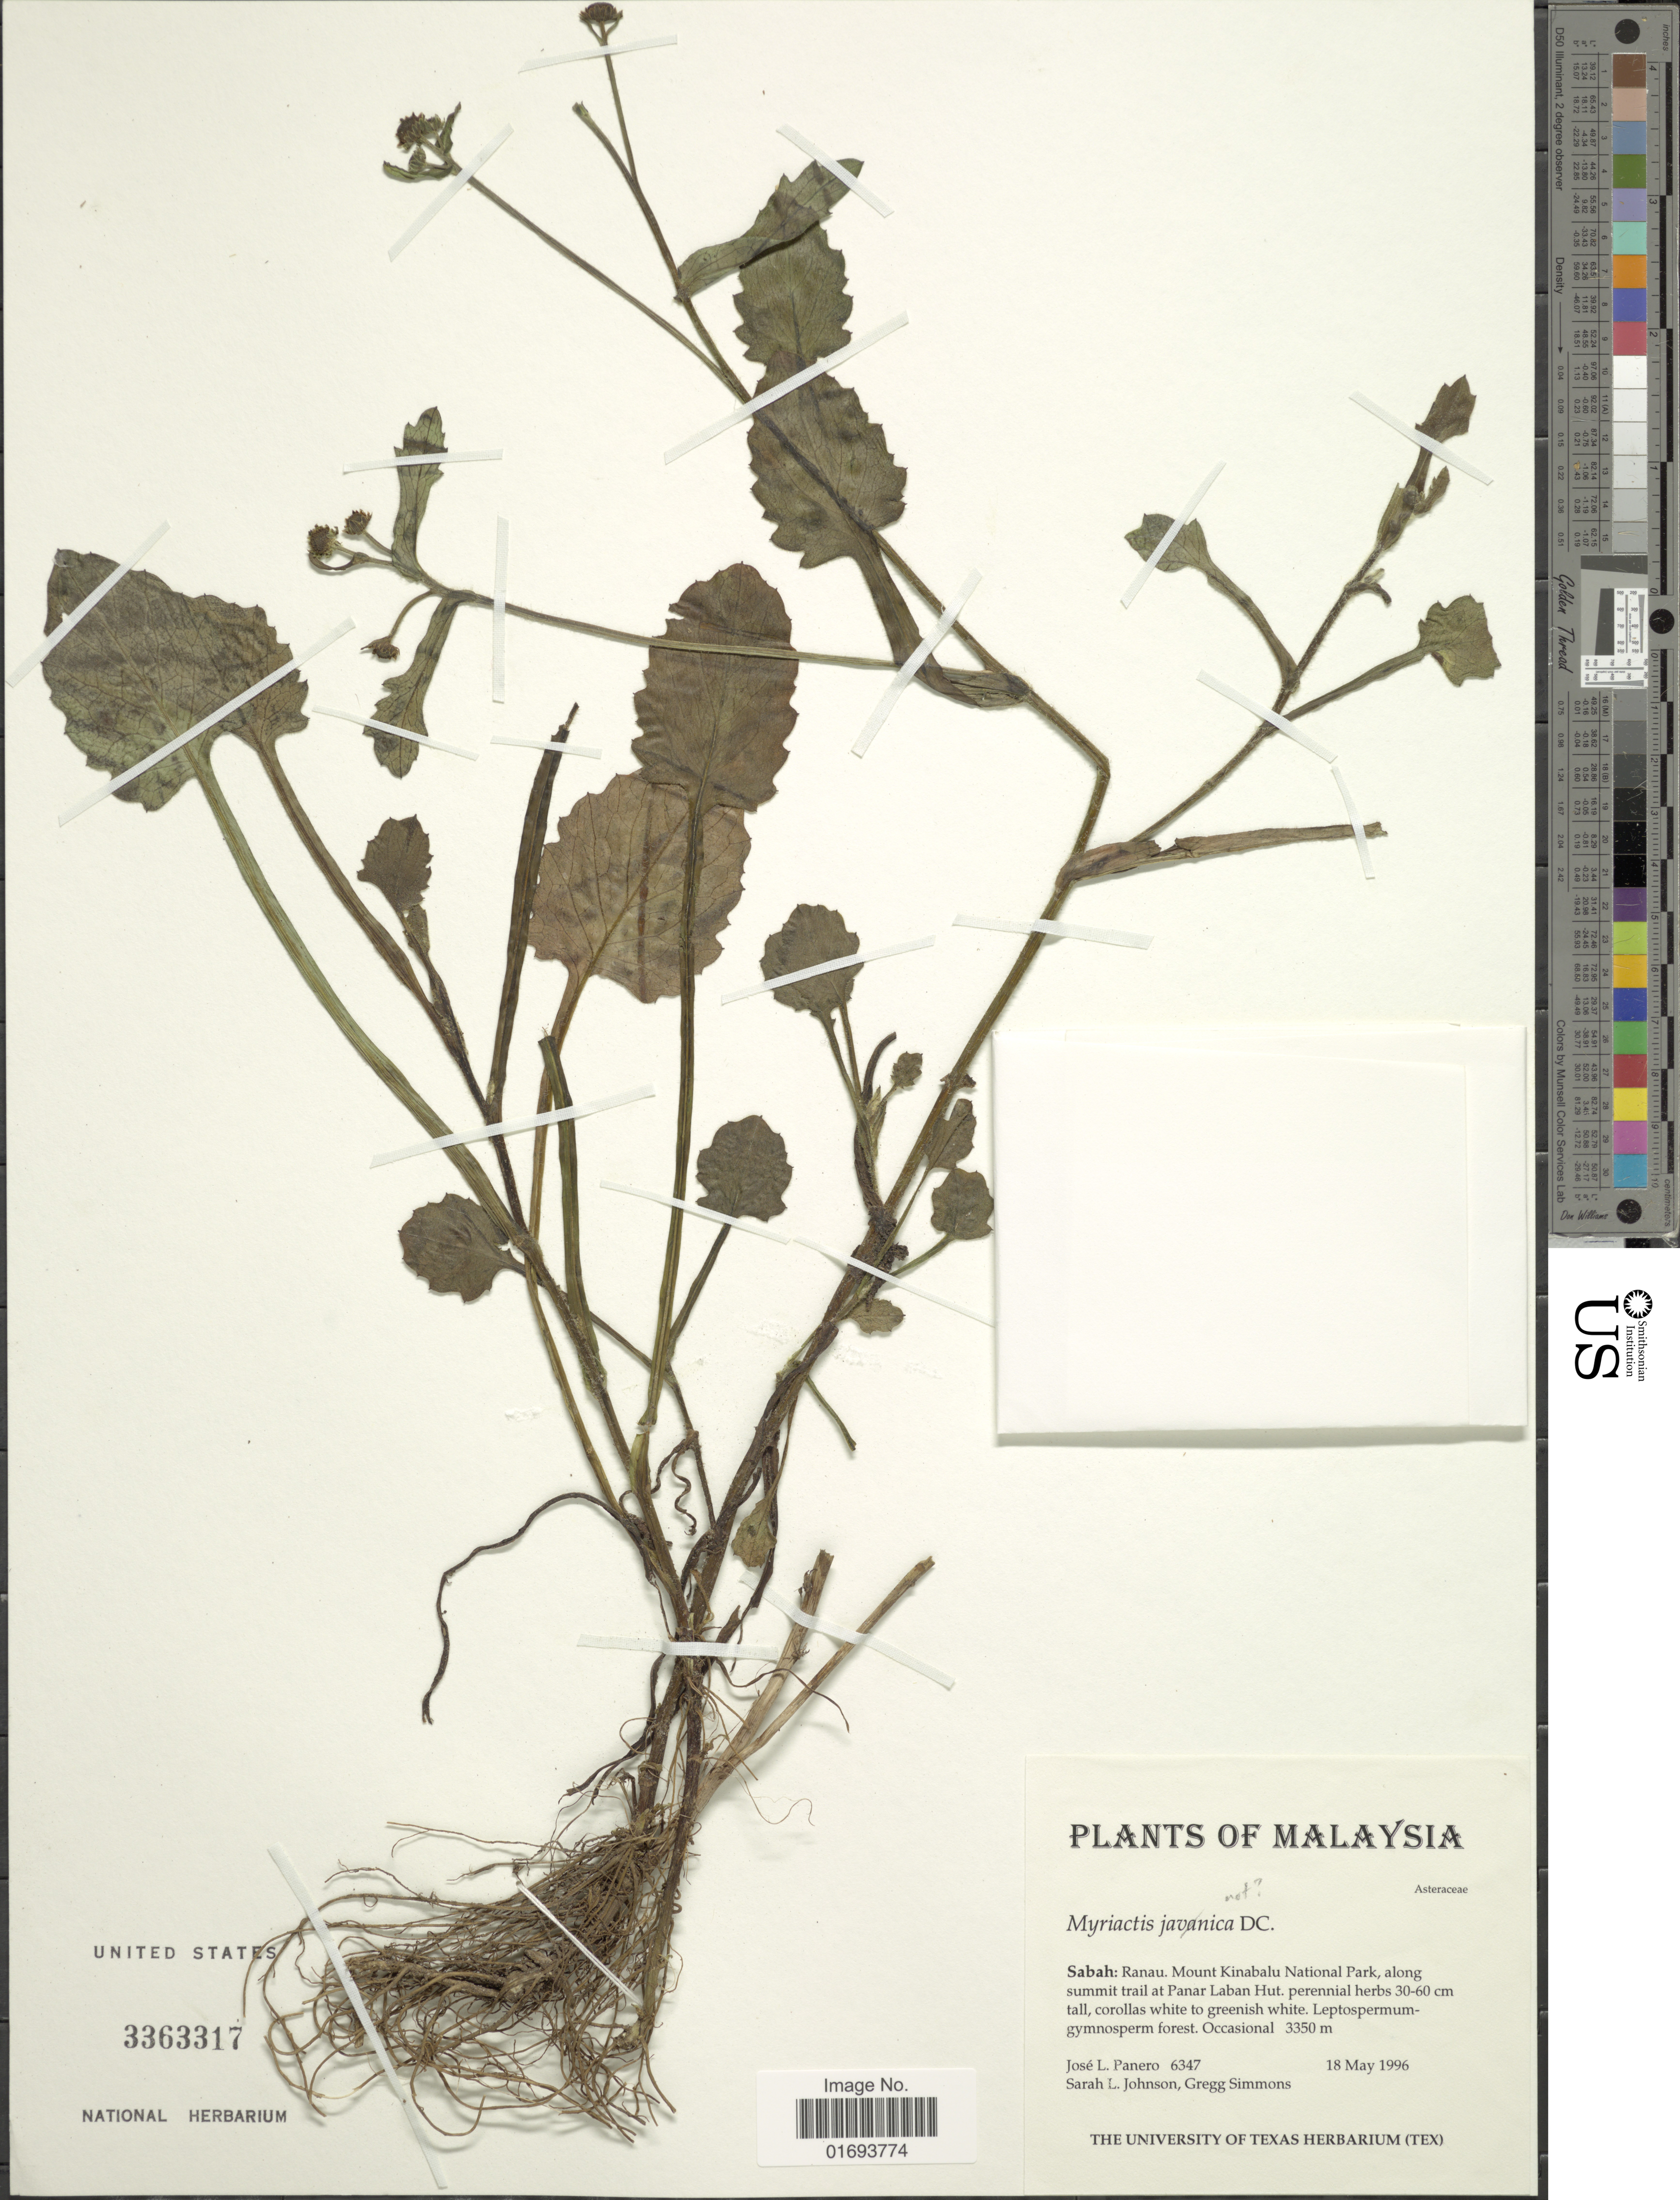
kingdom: Plantae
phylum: Tracheophyta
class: Magnoliopsida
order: Asterales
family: Asteraceae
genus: Myriactis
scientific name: Myriactis sp.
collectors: J. L. Panero, S. Johnson & G. Simmons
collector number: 6347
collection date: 1996-05-18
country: Malaysia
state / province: Sabah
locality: Malaysia. Sabah: Ranau. Mount Kinabalu National Park, along summit trail at Panar Laban Hut.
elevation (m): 3350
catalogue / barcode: US 3363317